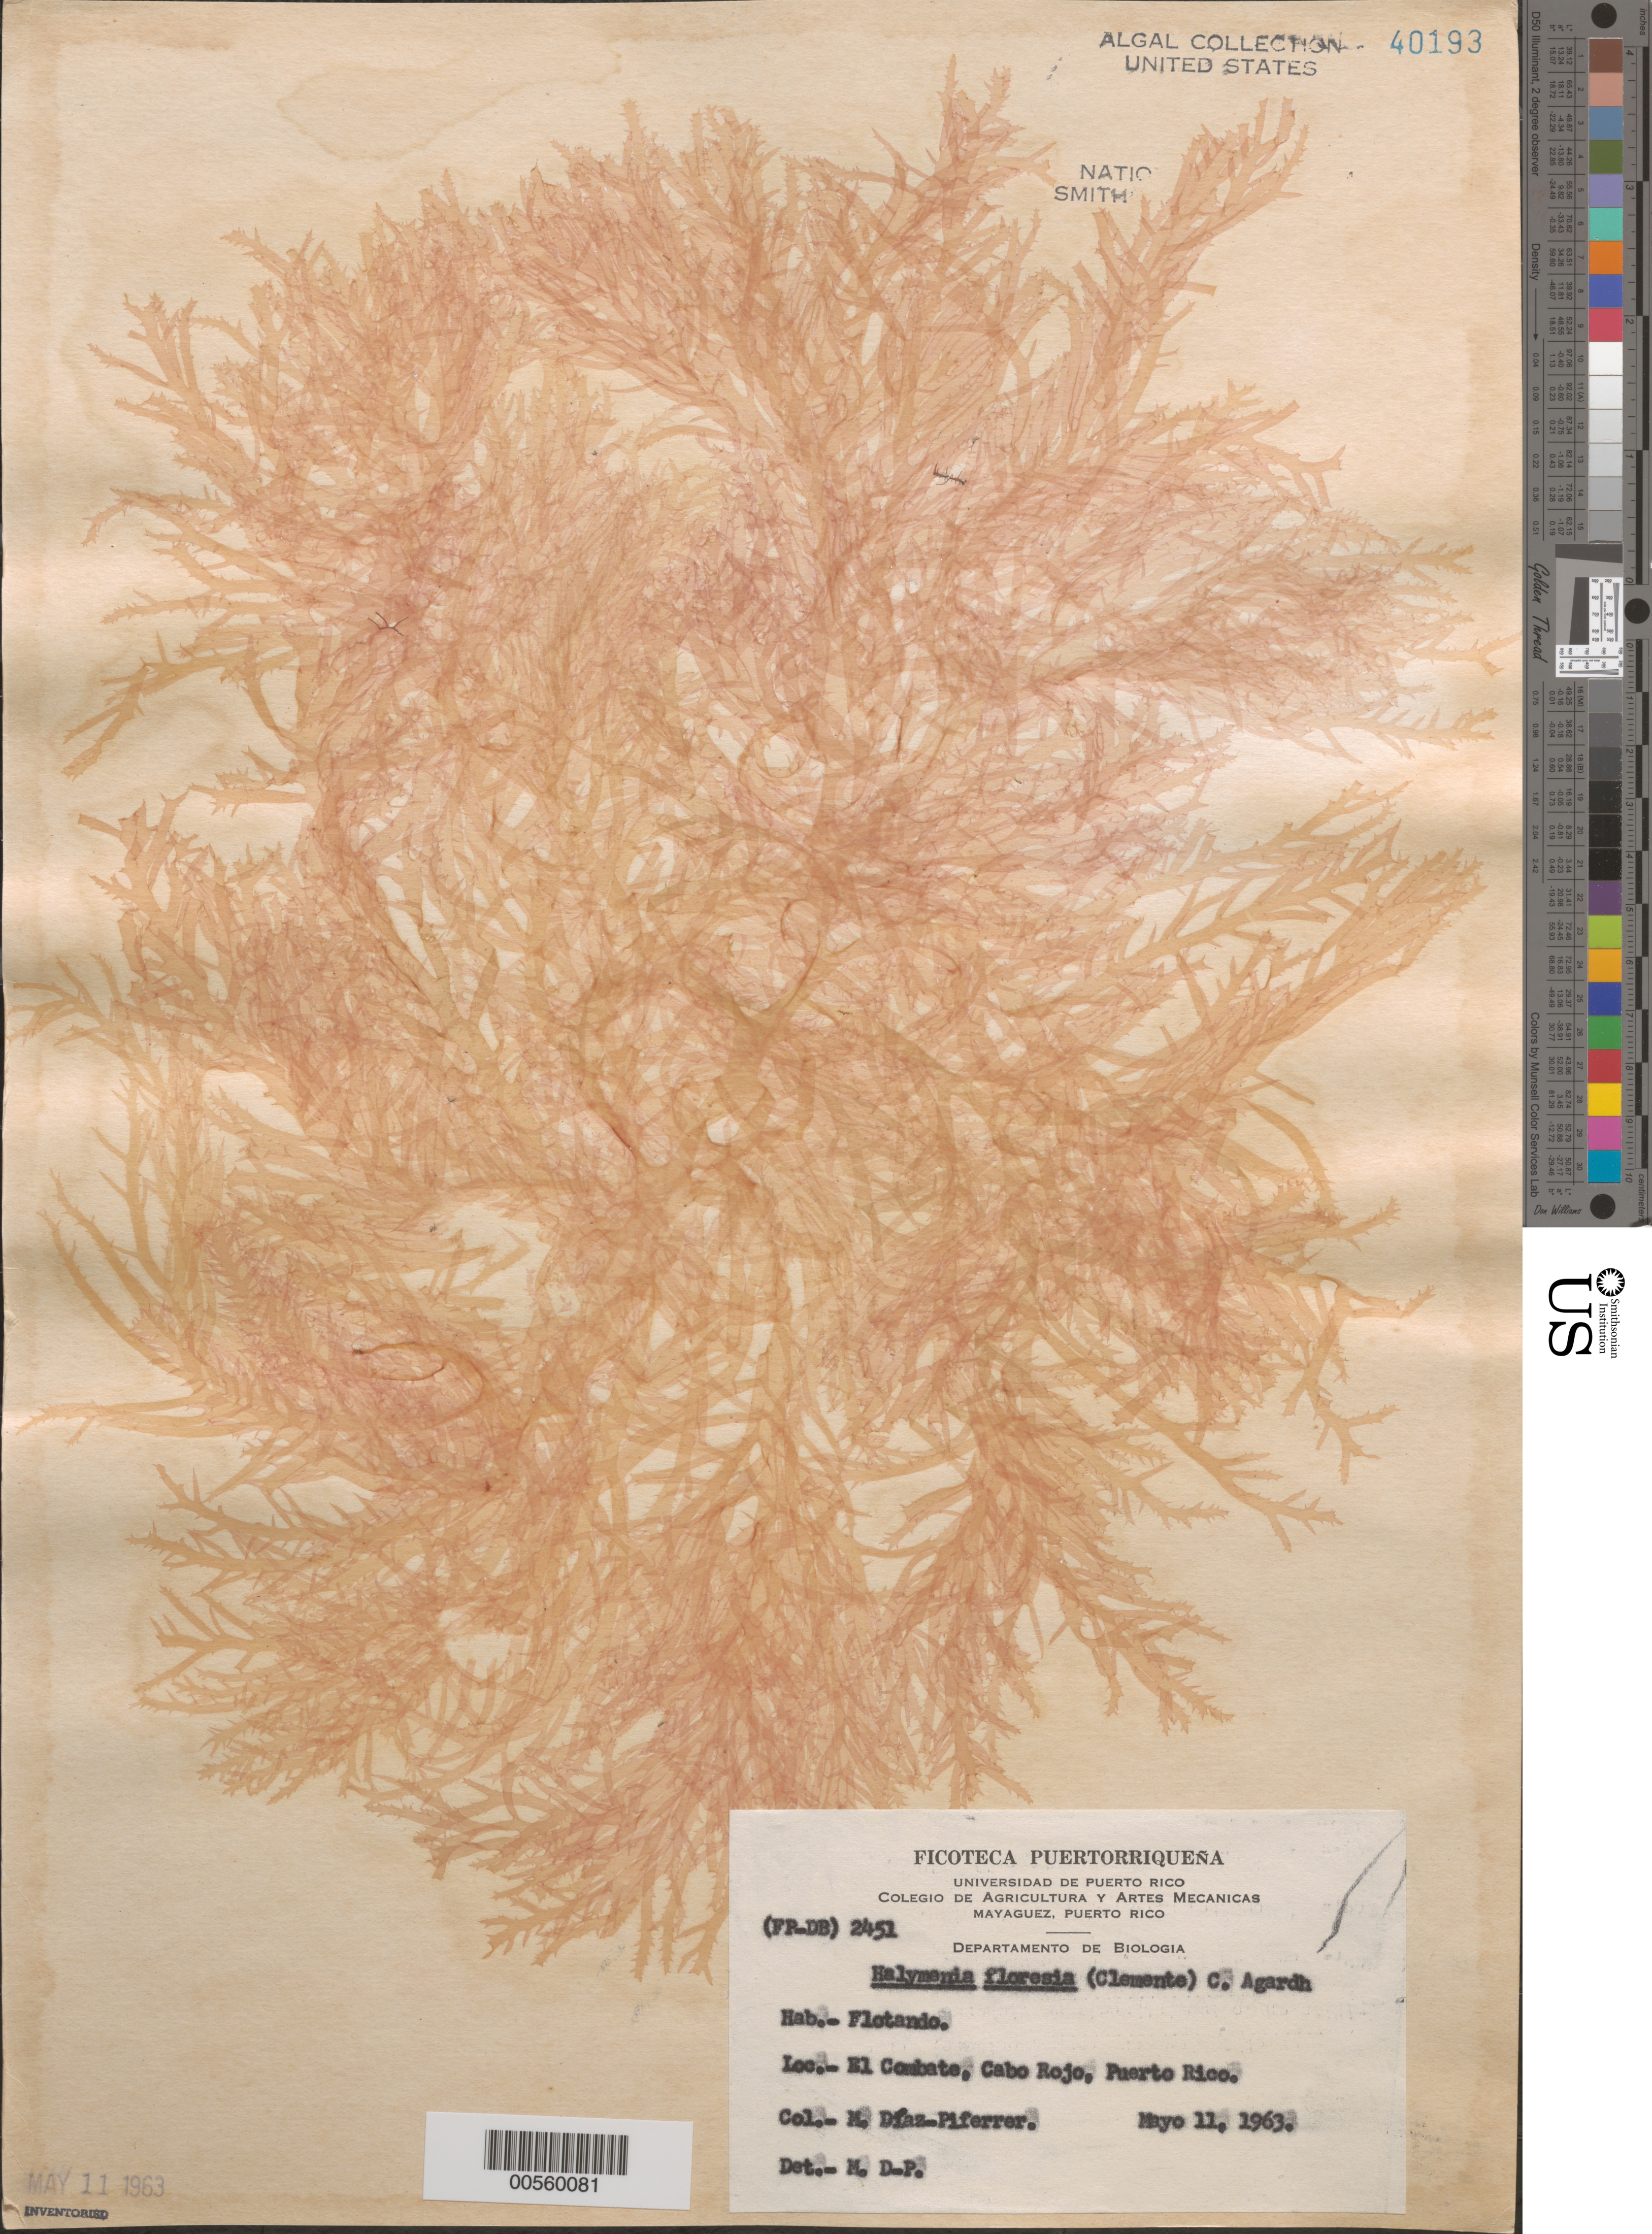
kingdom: Plantae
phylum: Rhodophyta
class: Florideophyceae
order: Halymeniales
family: Halymeniaceae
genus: Halymenia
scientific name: Halymenia floresii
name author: (Clemente) C. Agardh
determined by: Diaz-Piferrer, M.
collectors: M. Diaz-Piferrer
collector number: (fp-dp) 2451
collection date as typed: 11 May 1963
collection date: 1963-05-11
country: Puerto Rico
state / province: Cabo Rojo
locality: El Combate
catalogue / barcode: US 40193